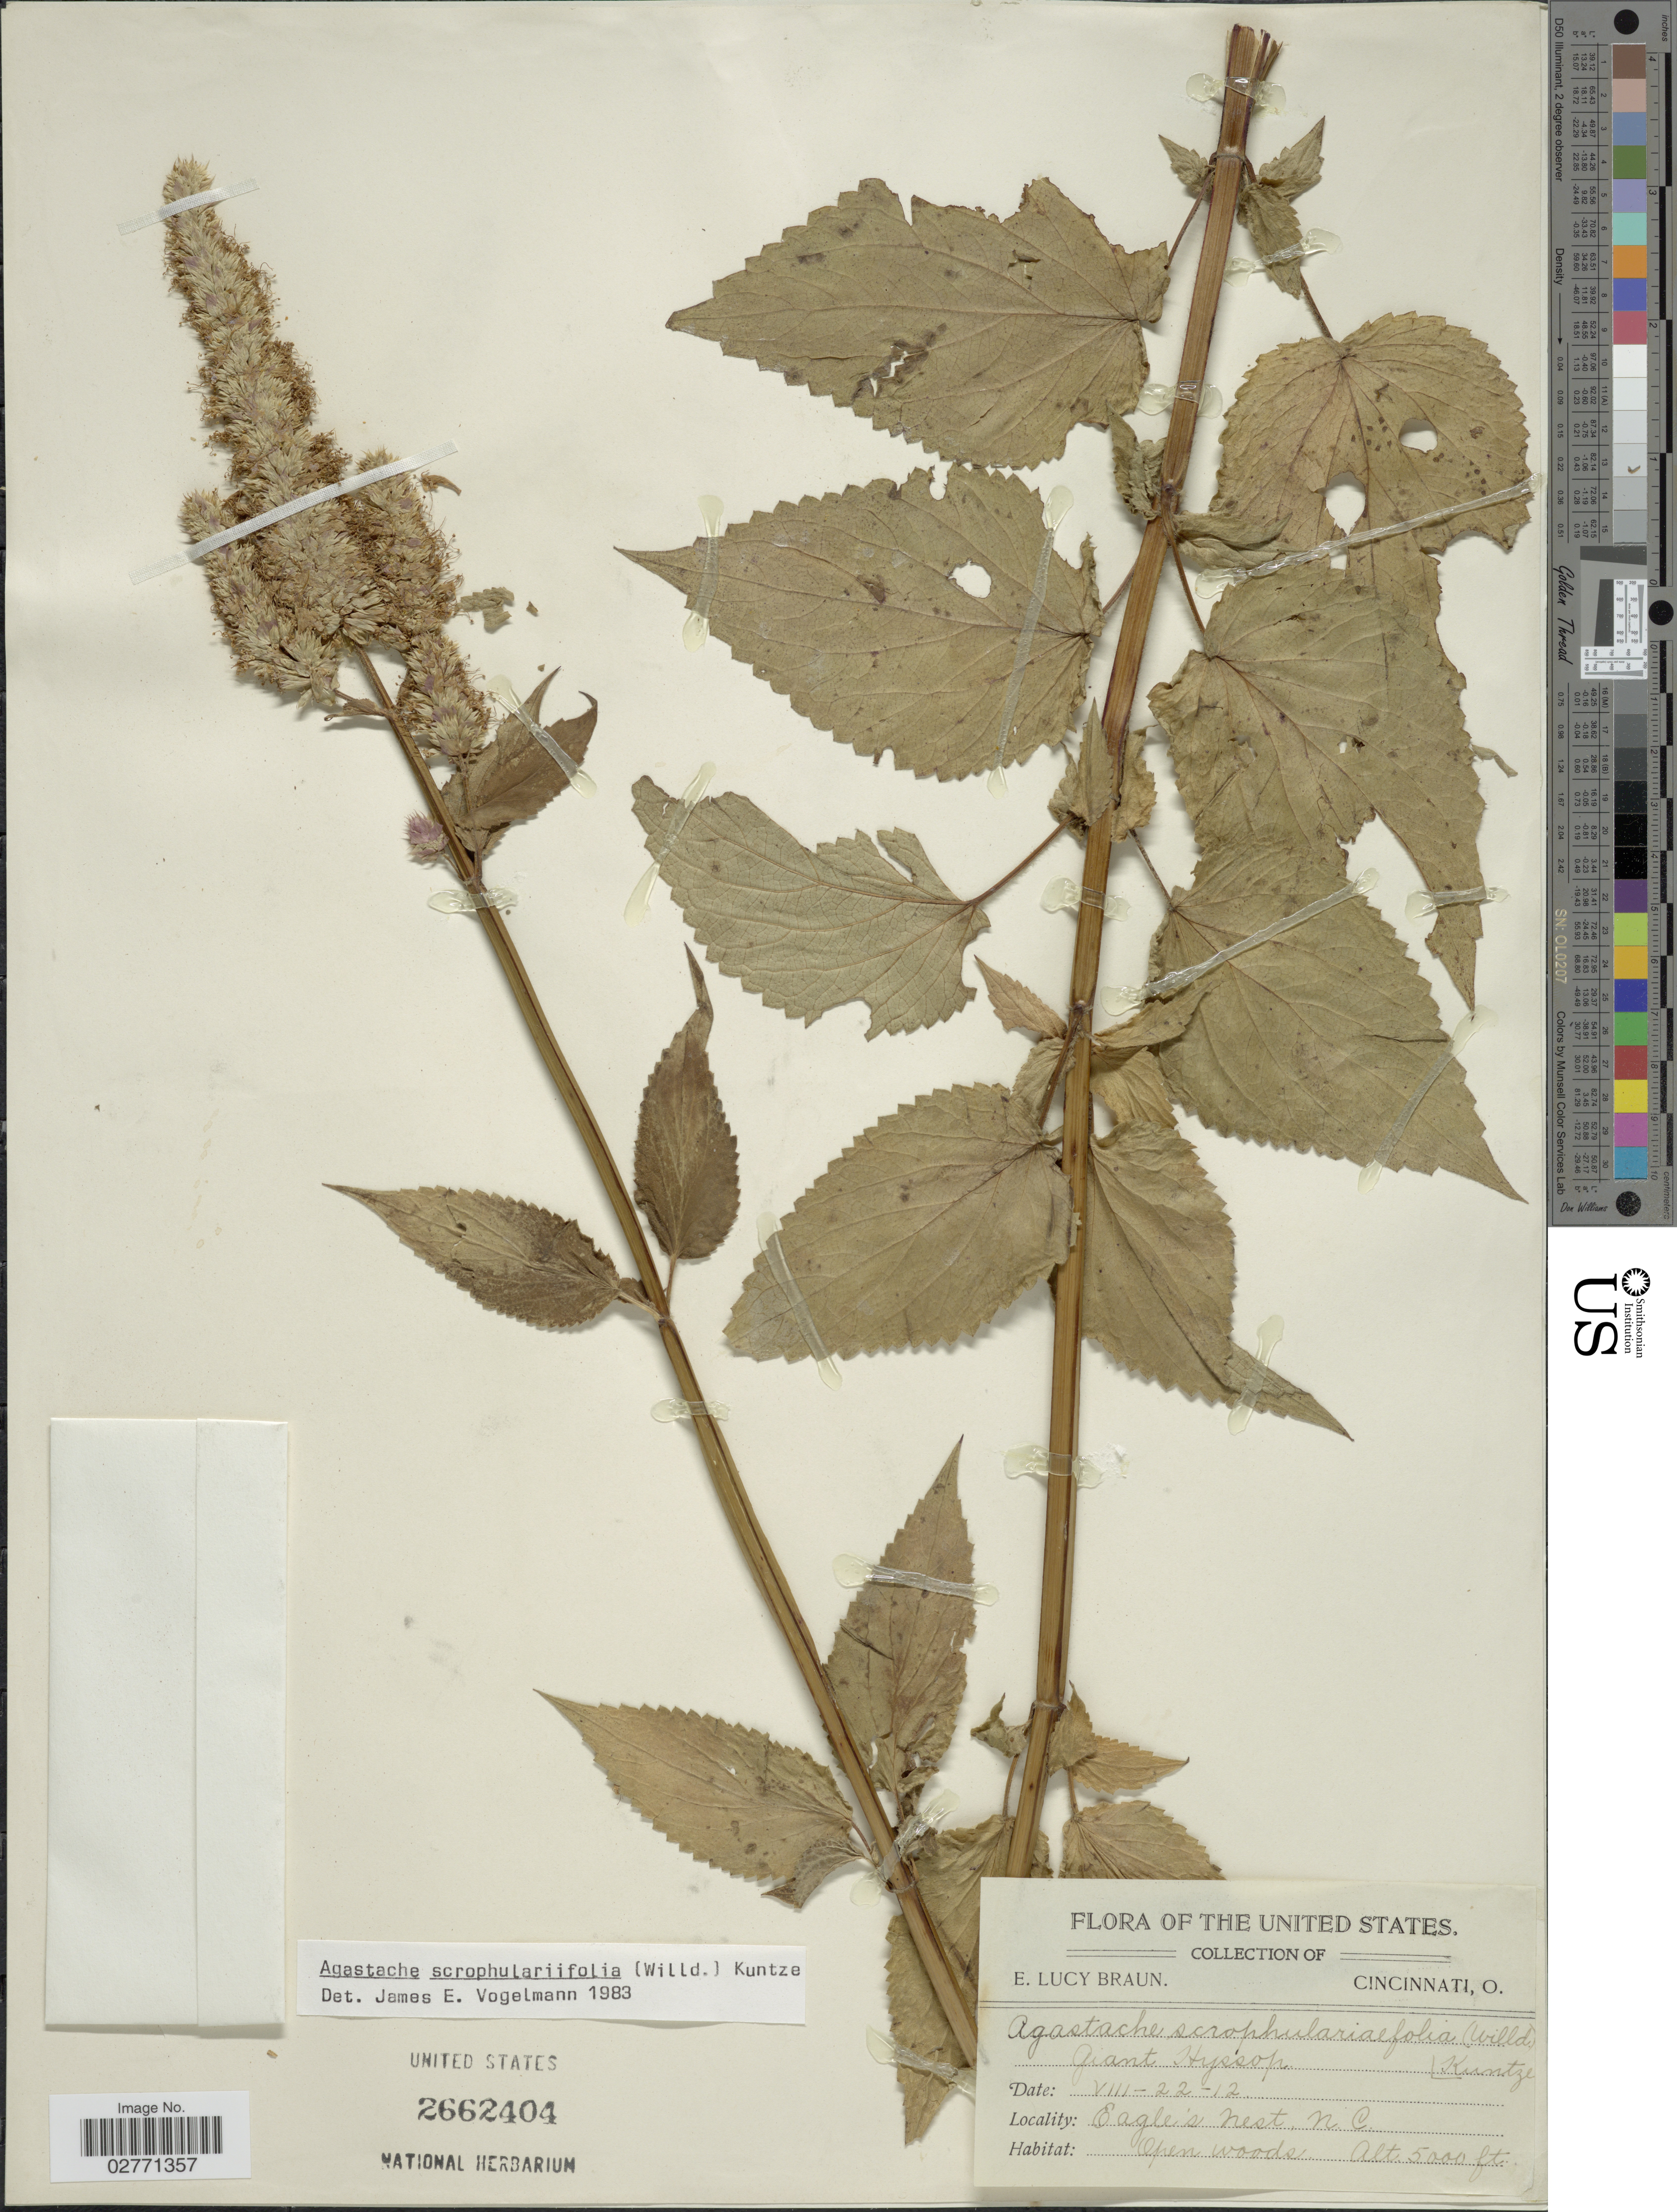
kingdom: Plantae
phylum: Tracheophyta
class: Magnoliopsida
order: Lamiales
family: Lamiaceae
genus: Agastache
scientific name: Agastache scrophulariifolia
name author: (Willd.) Kuntze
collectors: E. L. Braun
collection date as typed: Transcribed d/m/y: 22/8/12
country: United States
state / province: North Carolina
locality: Eagle's Nest.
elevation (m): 152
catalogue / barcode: US 2662404